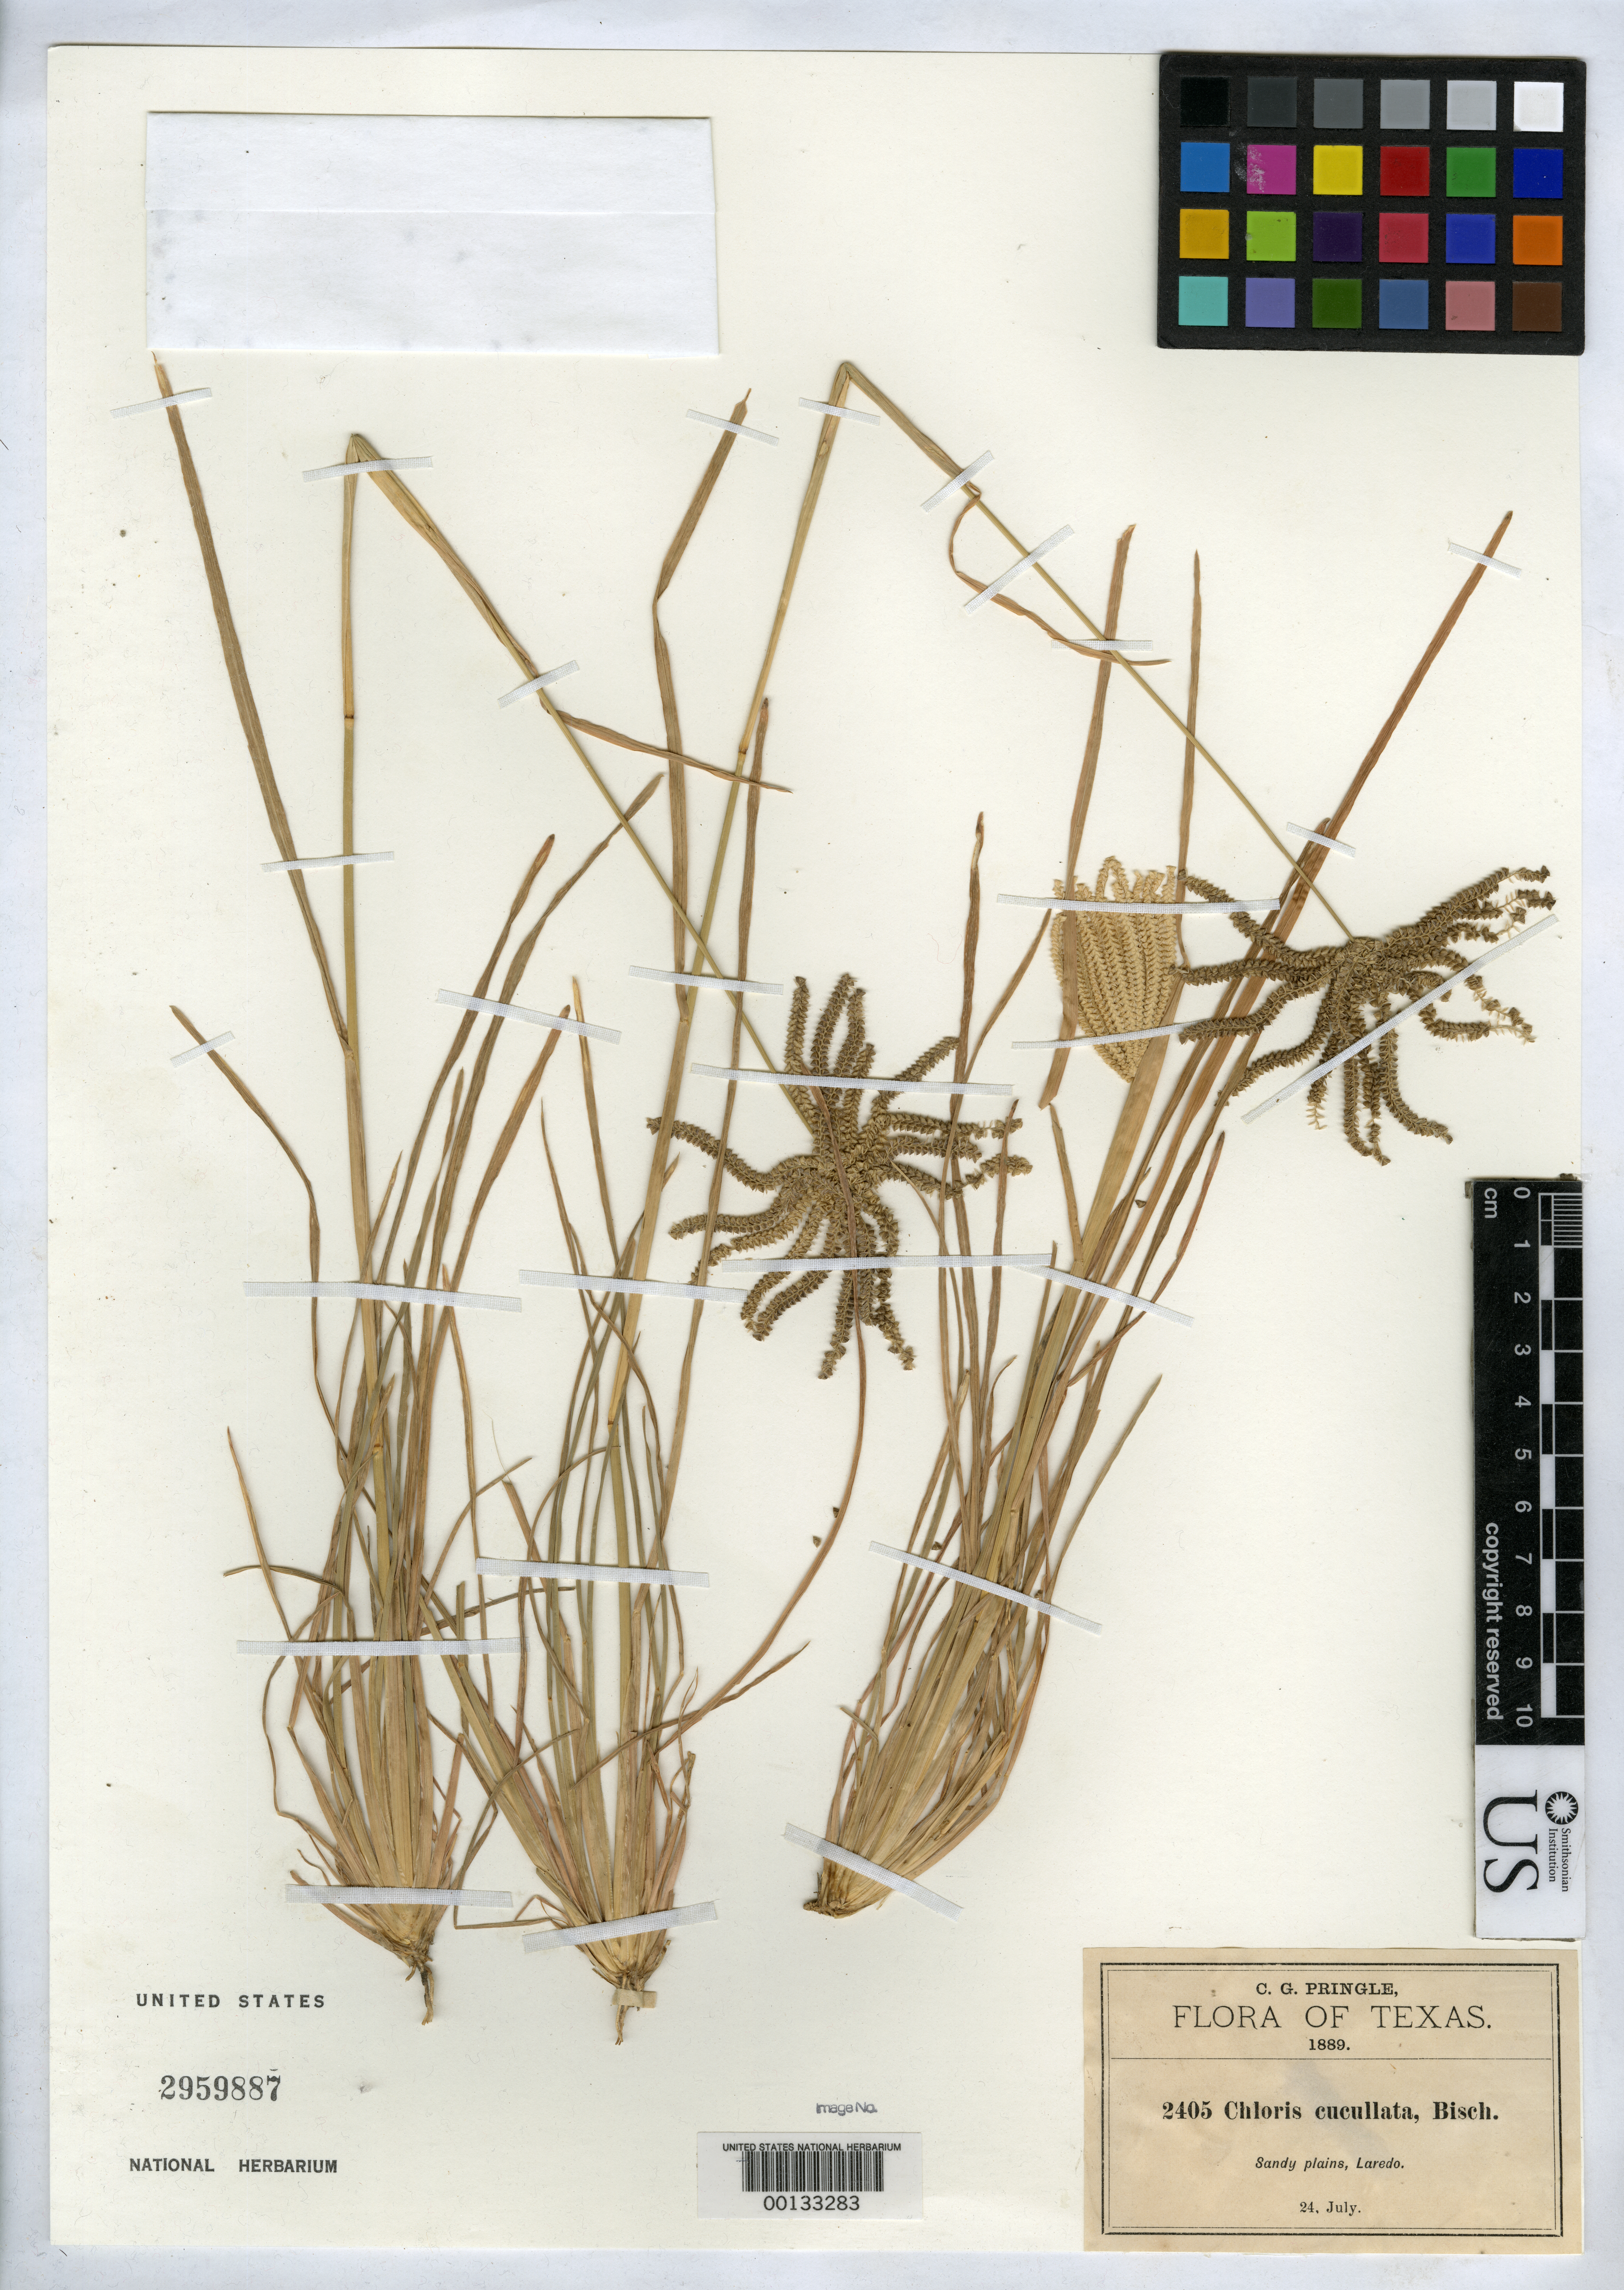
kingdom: Plantae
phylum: Tracheophyta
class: Liliopsida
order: Poales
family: Poaceae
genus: Chloris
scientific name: Chloris cucullata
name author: Bischoff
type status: Isotype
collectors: C. G. Pringle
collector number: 2405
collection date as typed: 24 Jul 1889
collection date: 1889-07-24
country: United States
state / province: Texas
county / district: Webb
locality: Laredo.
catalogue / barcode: US 2959887